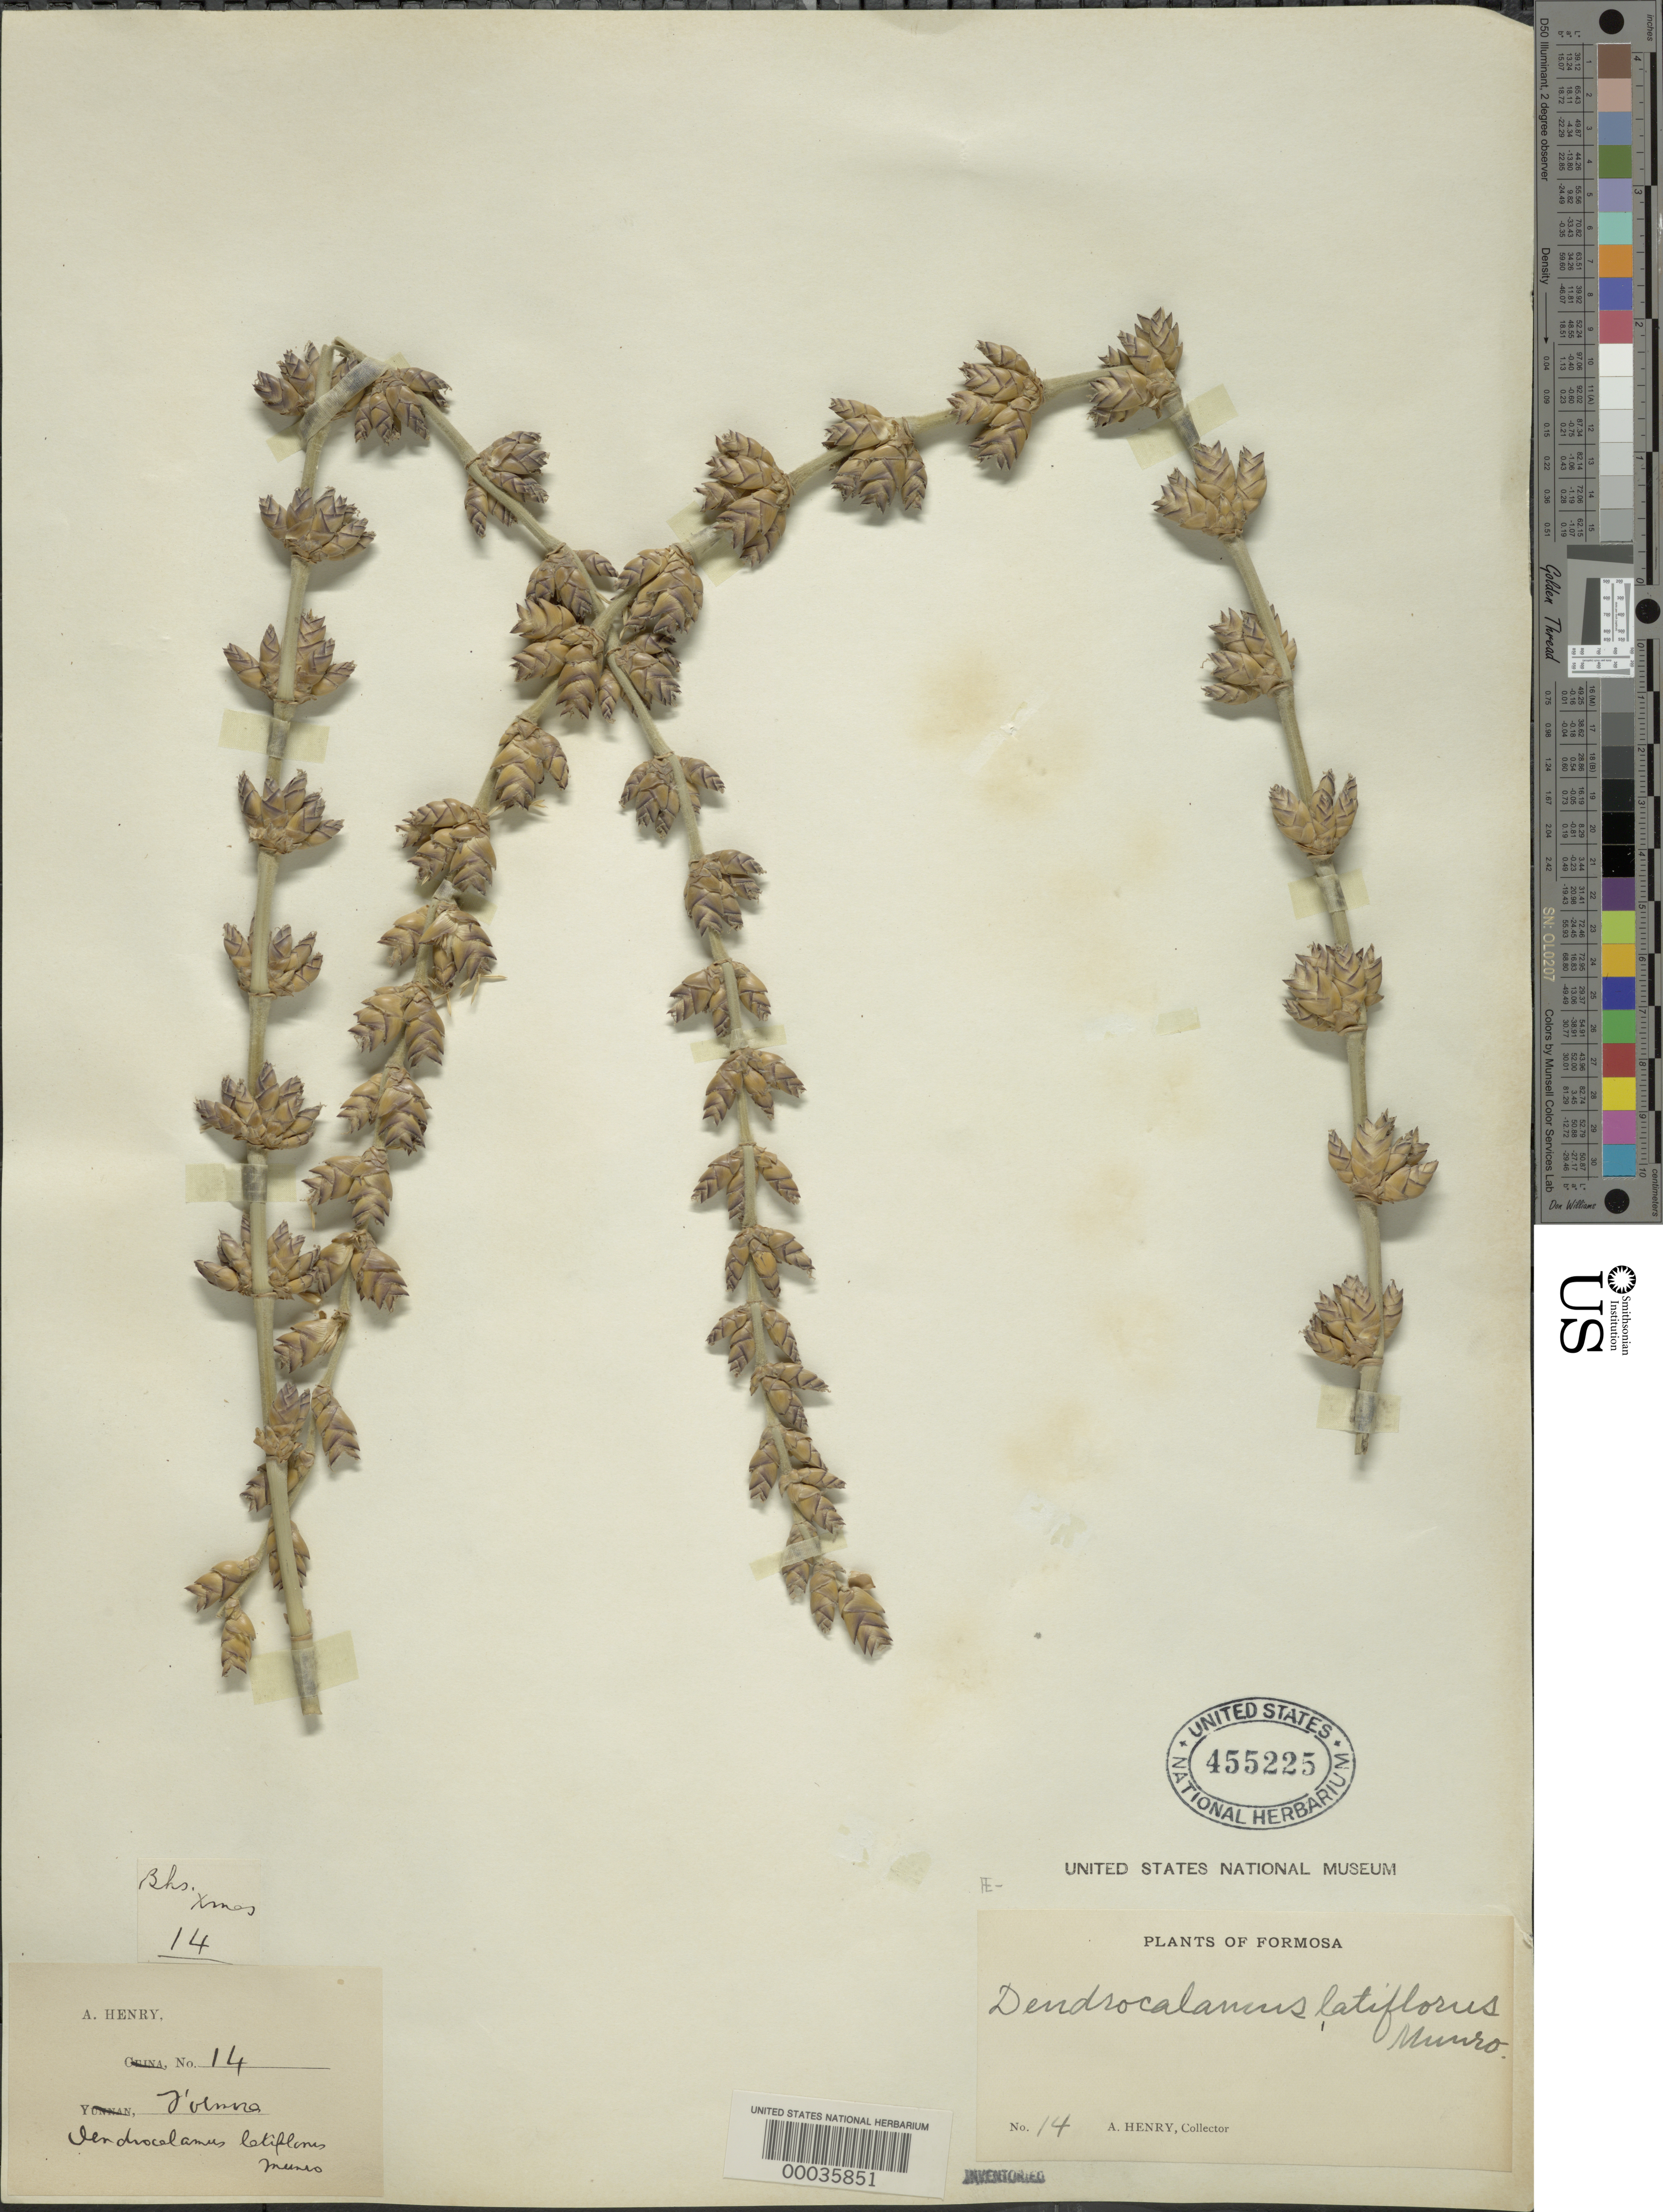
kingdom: Plantae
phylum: Tracheophyta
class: Liliopsida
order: Poales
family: Poaceae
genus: Dendrocalamus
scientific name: Dendrocalamus latiflorus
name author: Munro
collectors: A. Henry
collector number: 14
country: Taiwan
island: Taiwan [Formosa]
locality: S. Cape. Schmuser.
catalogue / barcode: US 455225